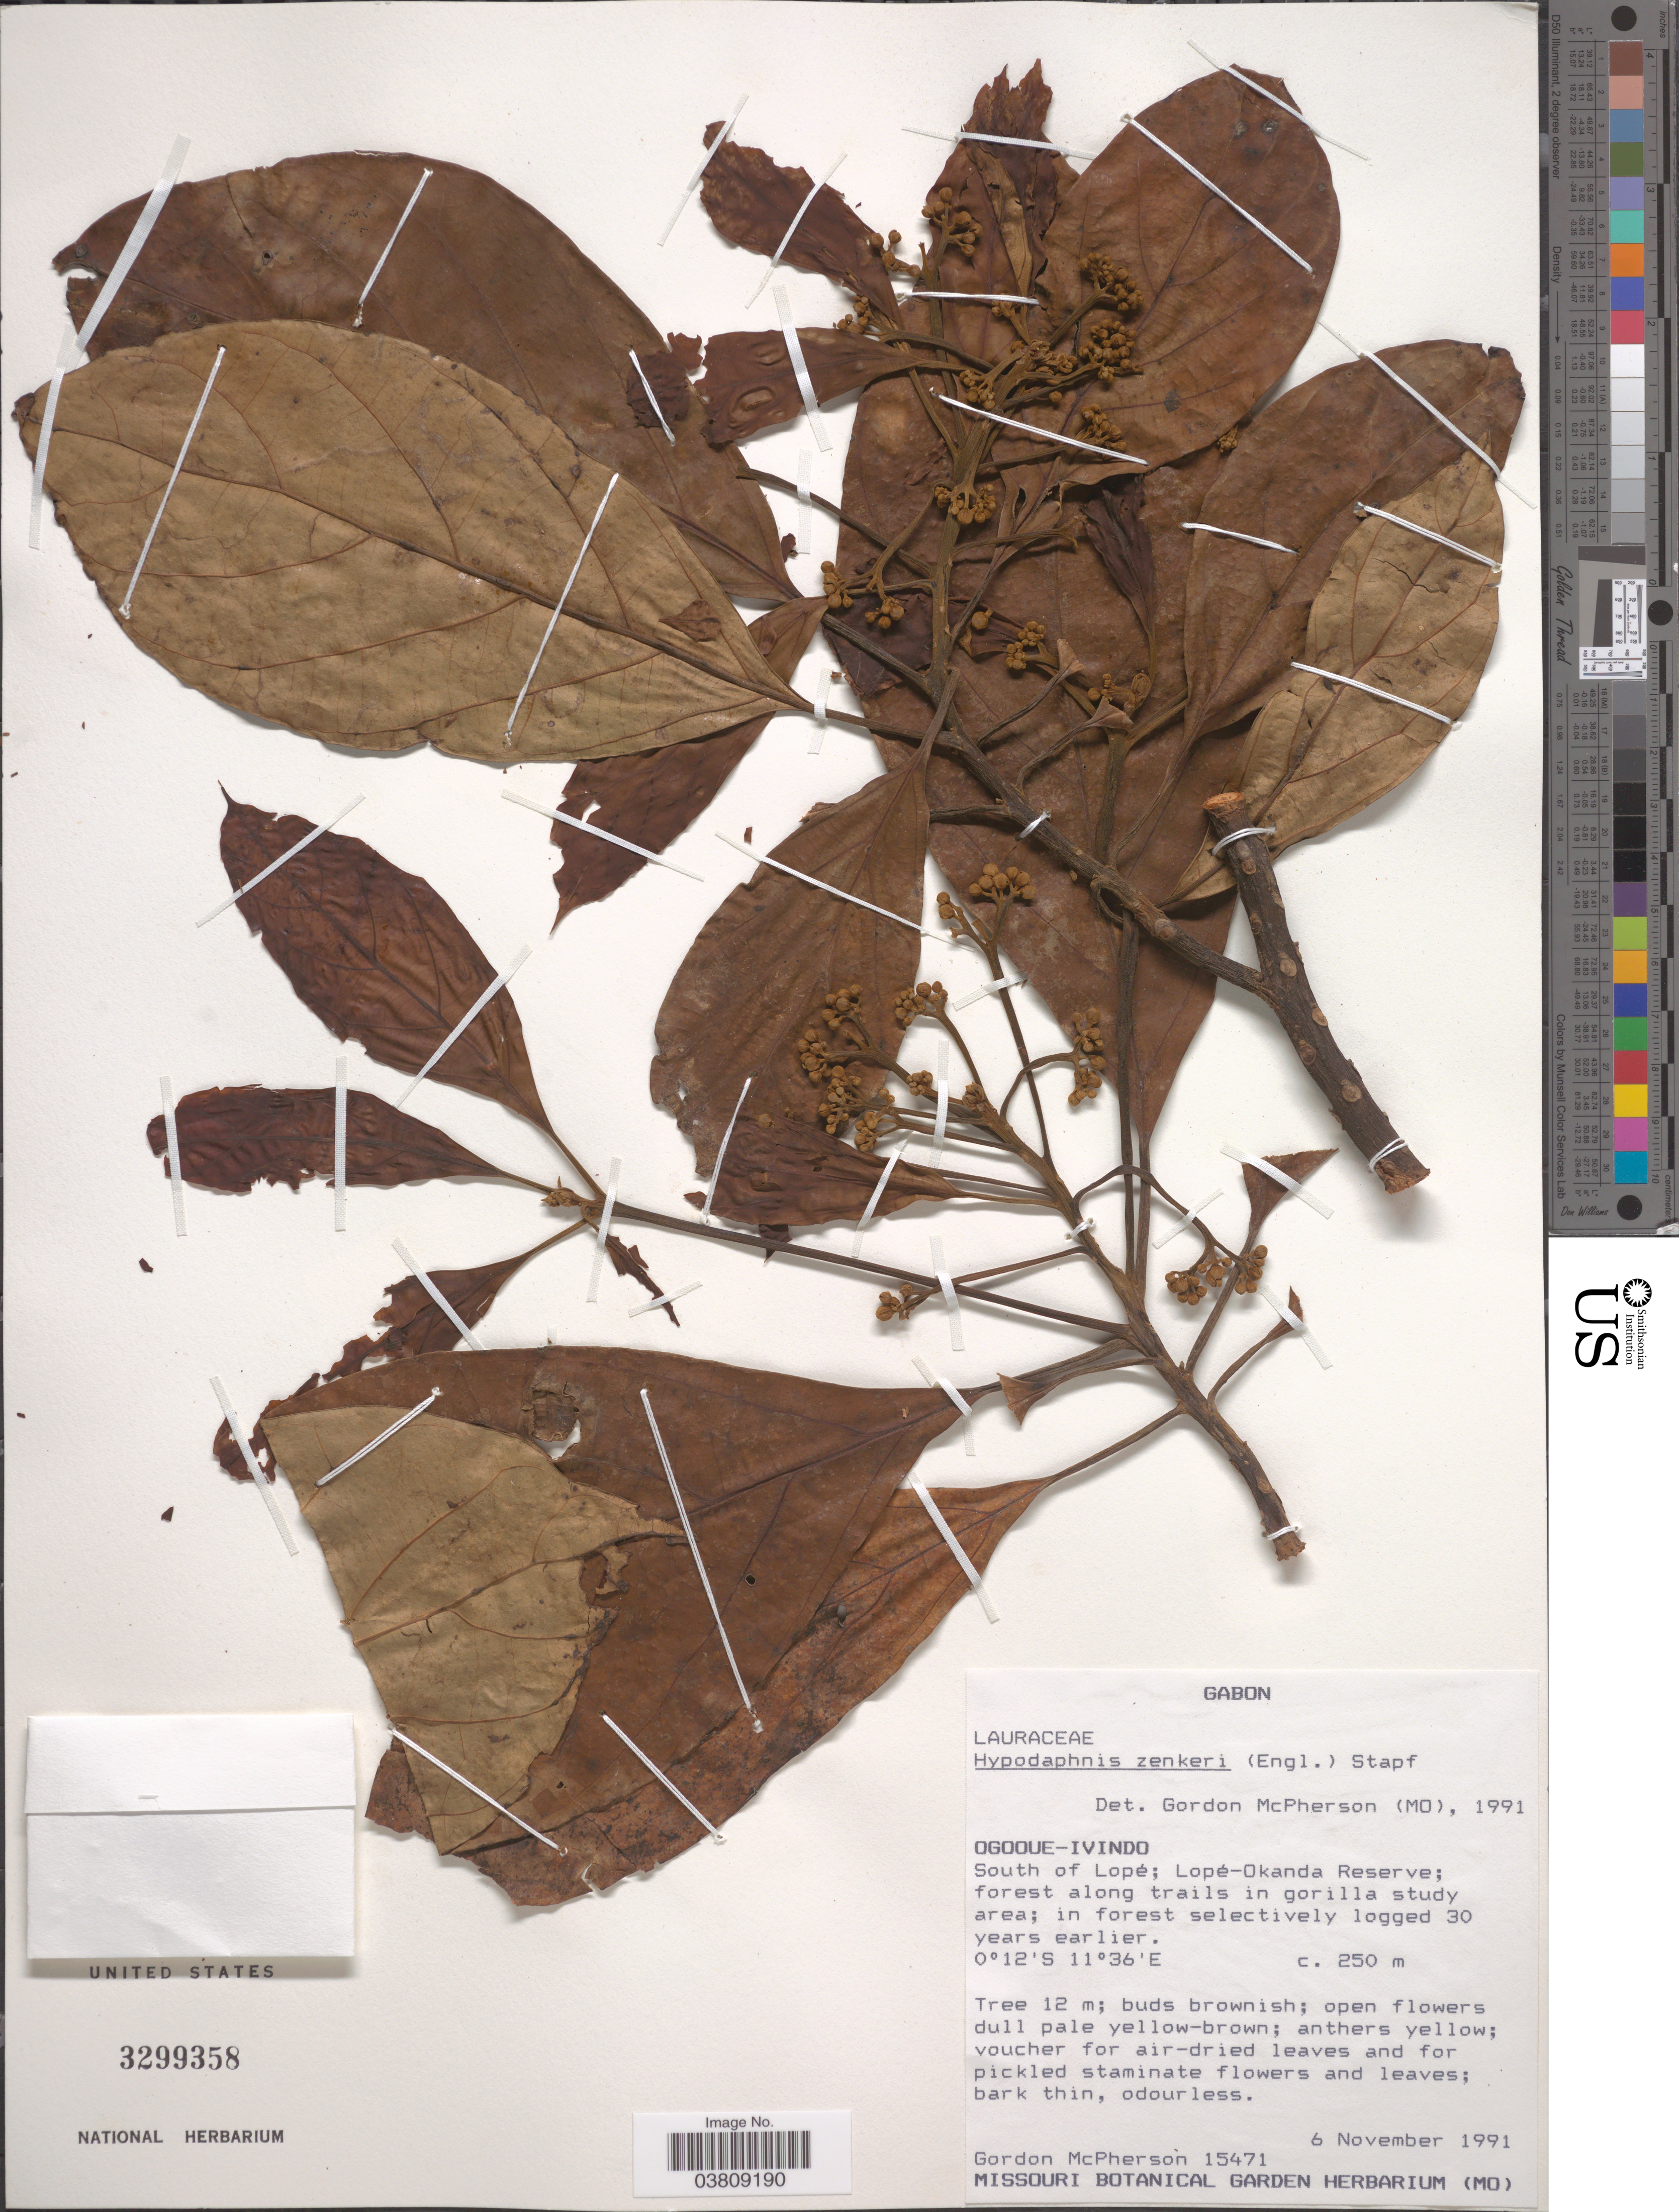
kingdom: Plantae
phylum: Tracheophyta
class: Magnoliopsida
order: Laurales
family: Lauraceae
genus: Hypodaphnis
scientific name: Hypodaphnis zenkeri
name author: Stapf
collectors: G. McPherson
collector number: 15471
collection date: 1991-11-06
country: Gabon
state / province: Ogooue-Ivindo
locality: South of Lopé; Lopé-Okanda Reserve; forest along trails in gorilla study area; in forest selectively logged 30 years earlier.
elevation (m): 250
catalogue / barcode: US 3299358